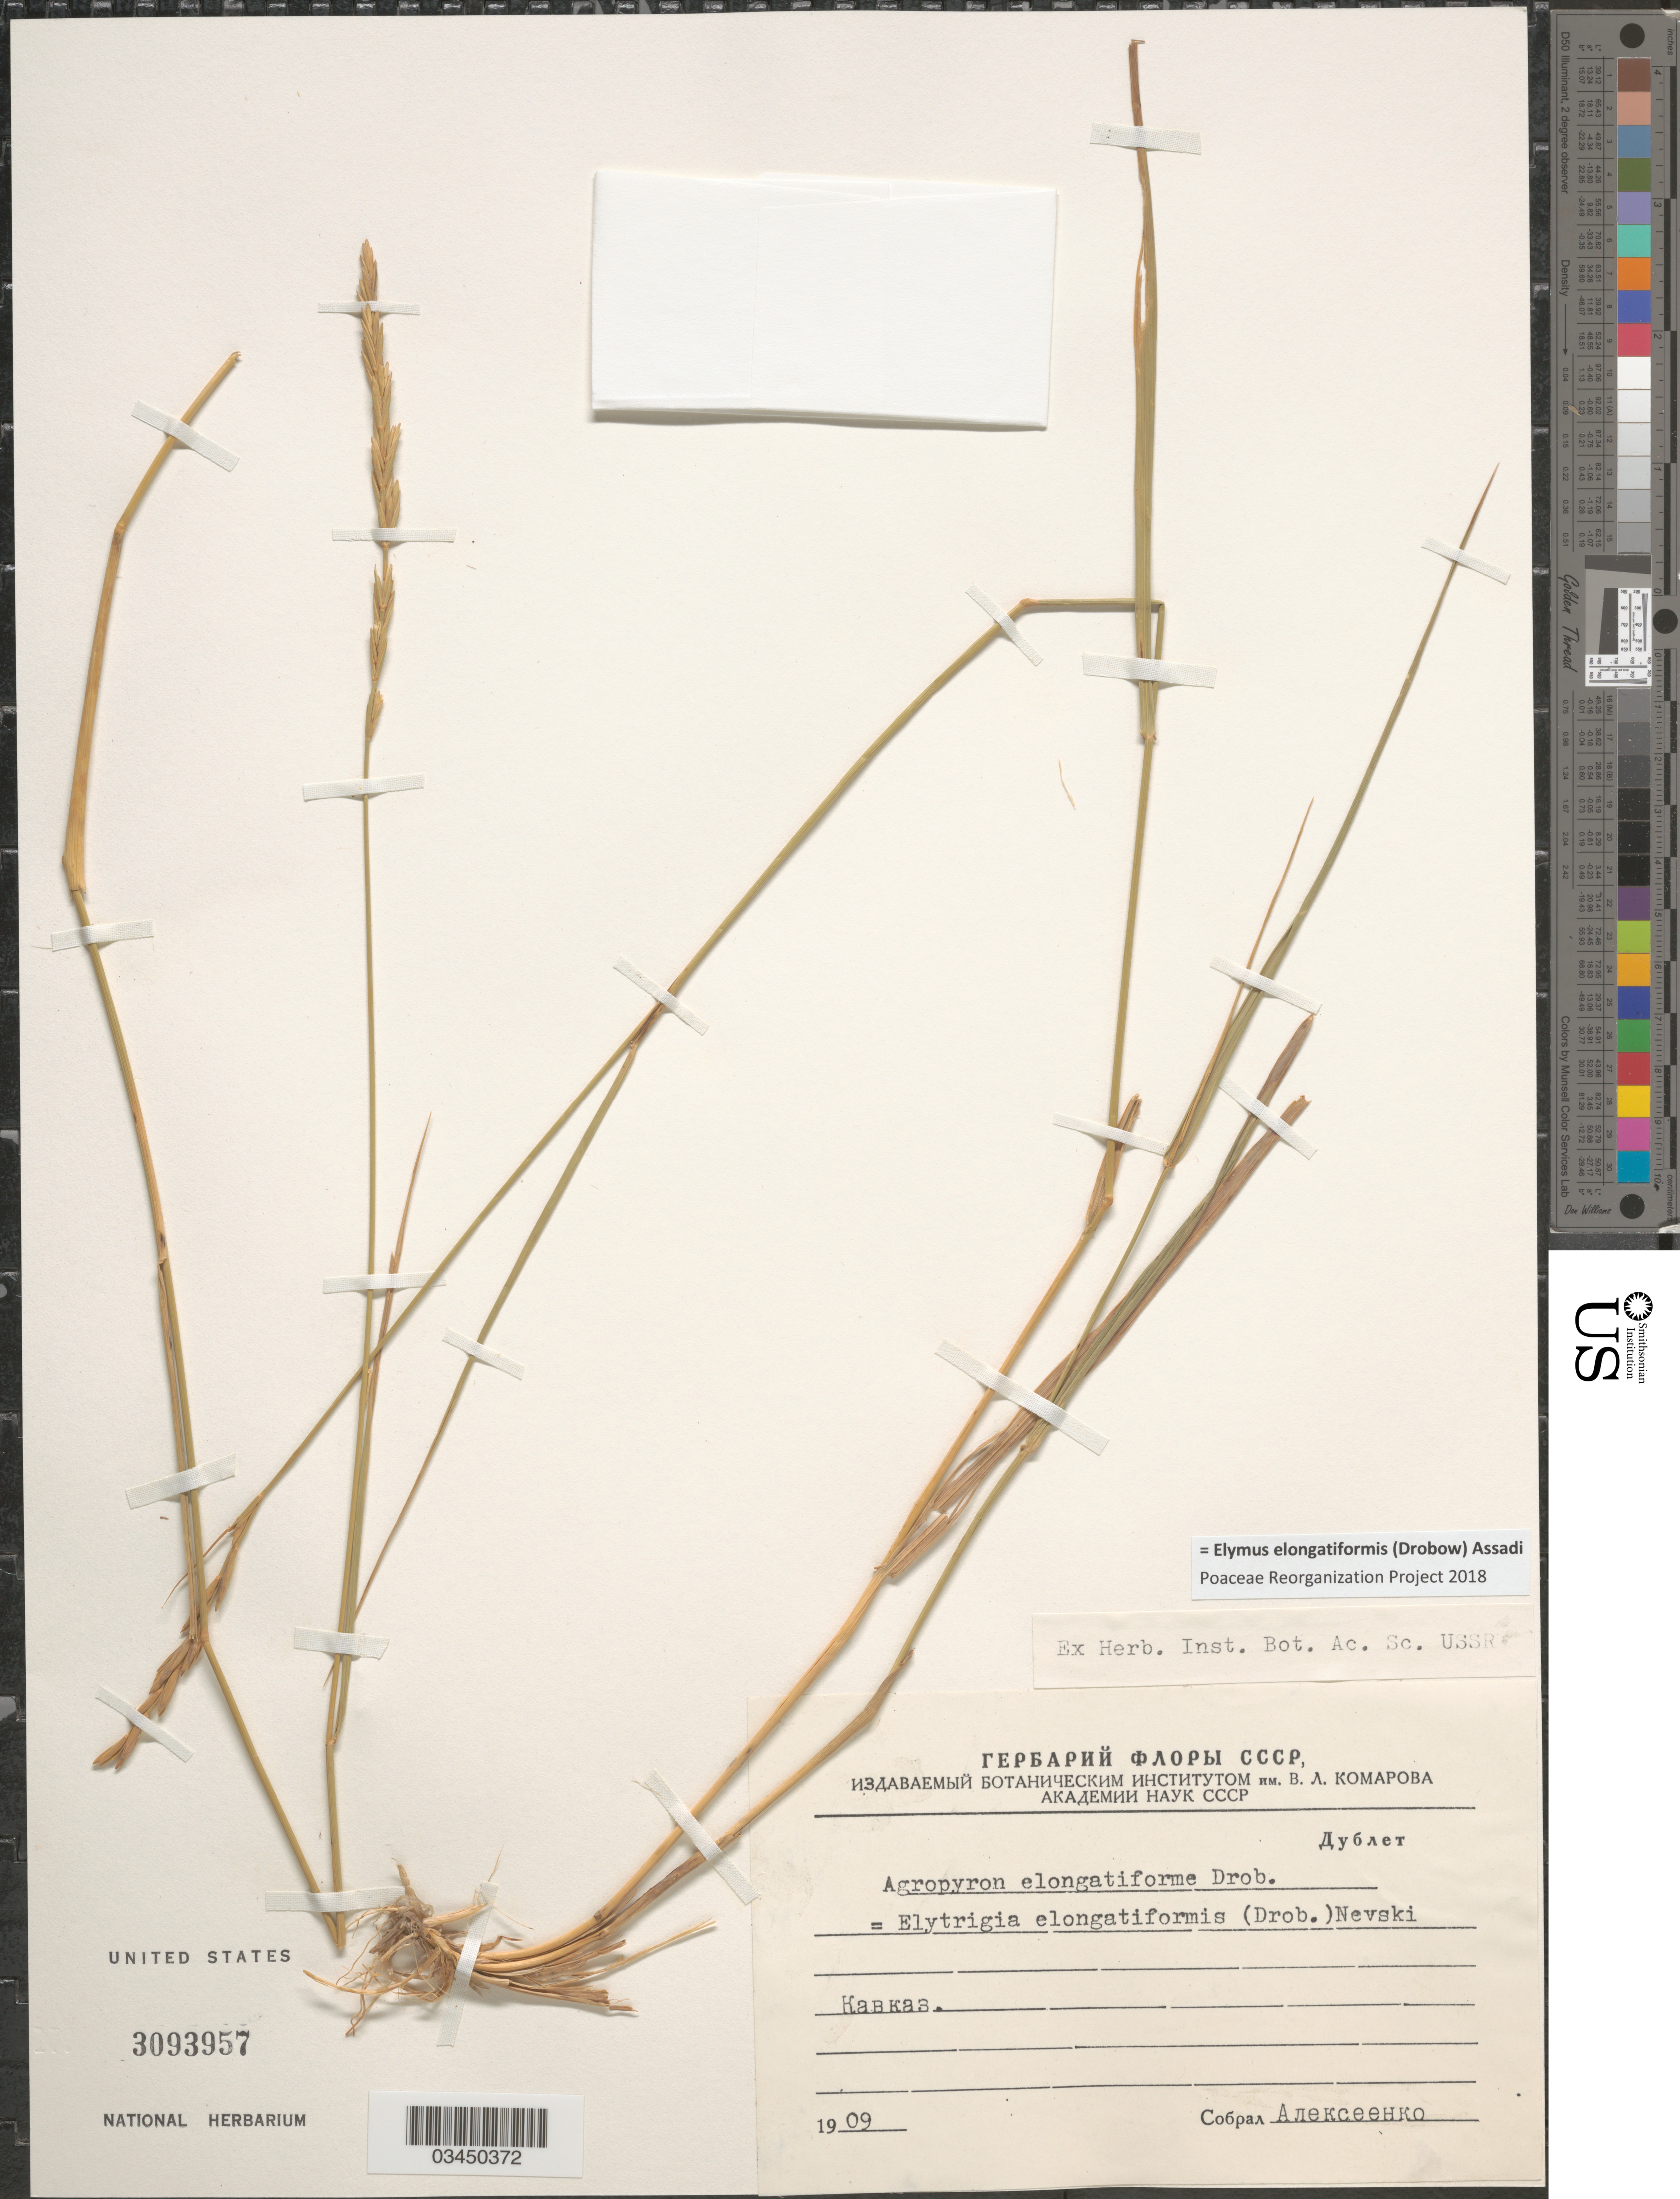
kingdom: Plantae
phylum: Tracheophyta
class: Liliopsida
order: Poales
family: Poaceae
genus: Elymus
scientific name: Elymus elongatiformis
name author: (Drobow) Assadi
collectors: Alekseenko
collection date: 1909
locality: Caucasus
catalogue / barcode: US 3093957